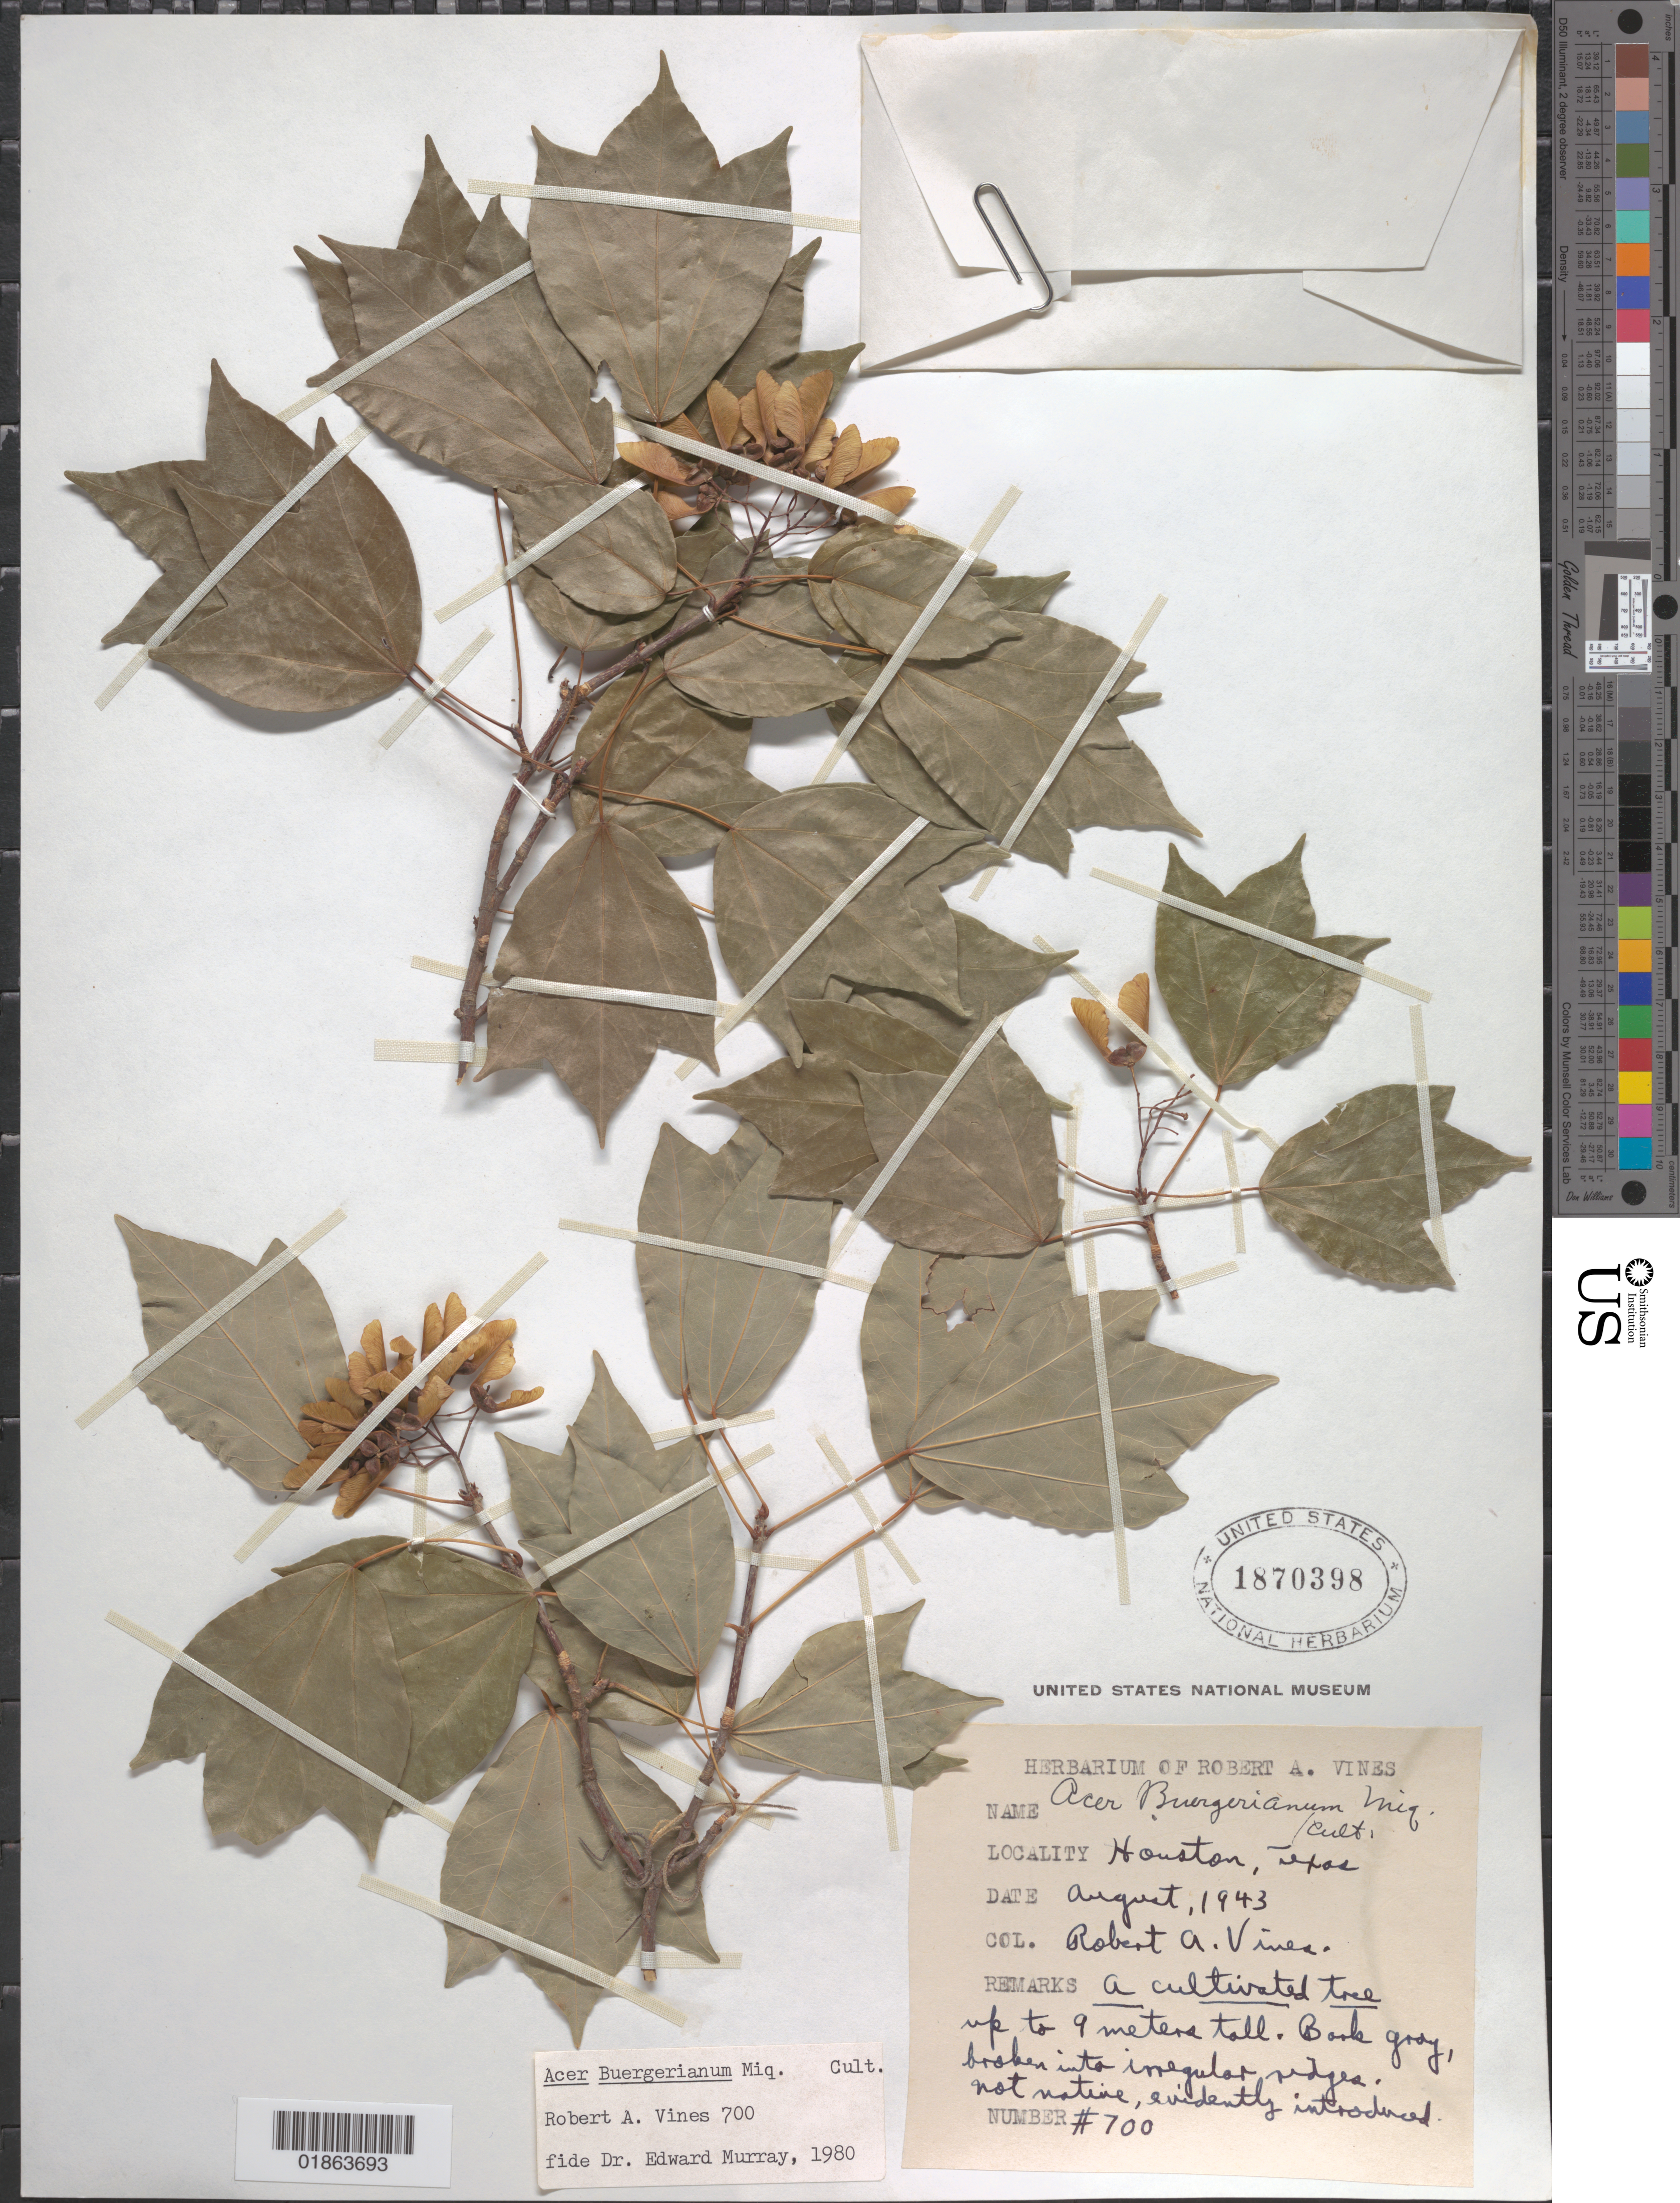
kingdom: Plantae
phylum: Tracheophyta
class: Magnoliopsida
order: Sapindales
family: Sapindaceae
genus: Acer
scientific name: Acer buergerianum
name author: Miq.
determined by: Murray, Edward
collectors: R. Vines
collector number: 700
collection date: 1943-08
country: United States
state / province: Texas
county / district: Harris County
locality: Houston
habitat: Cultivated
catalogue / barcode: US 1870398